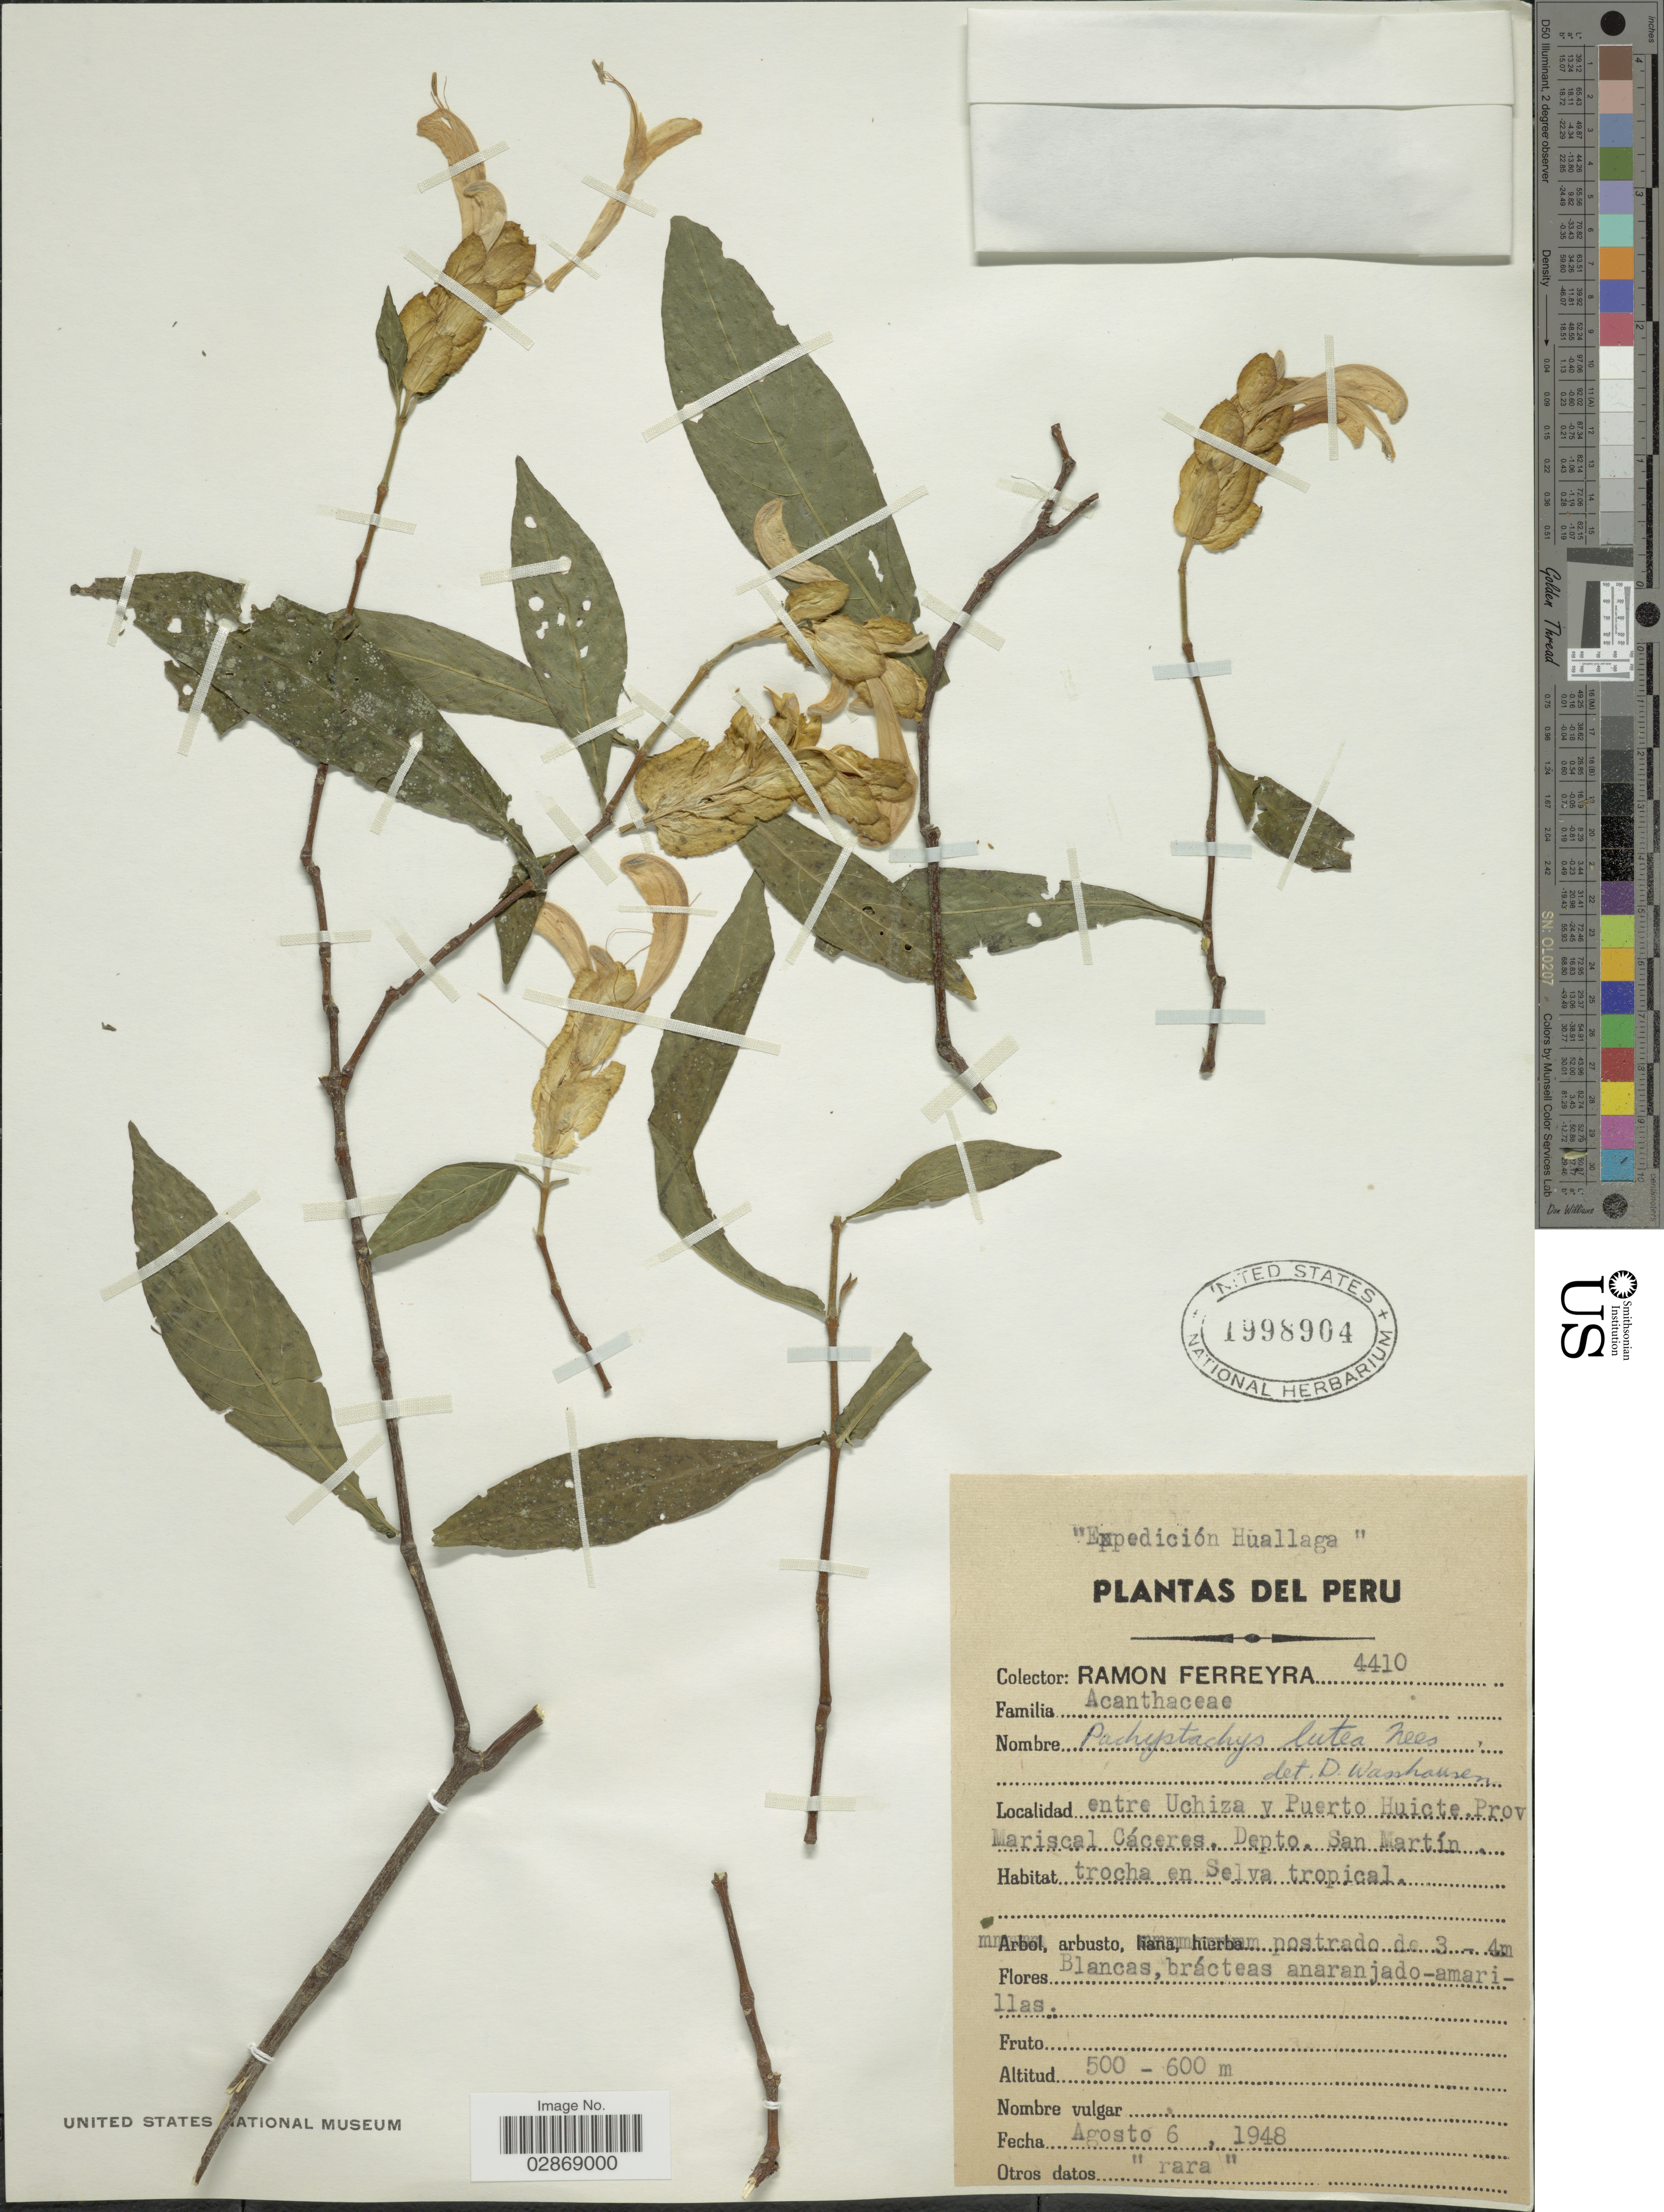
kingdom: Plantae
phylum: Tracheophyta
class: Magnoliopsida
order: Lamiales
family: Acanthaceae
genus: Pachystachys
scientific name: Pachystachys lutea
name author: Nees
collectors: R. A. Ferreyra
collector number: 4410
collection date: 1948-08-06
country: Peru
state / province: San Martín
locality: Entre Uchiza y Puerto Huicte. Prov. Mariscal Cáceres. Depto. San Martín.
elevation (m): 500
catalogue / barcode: US 1998904